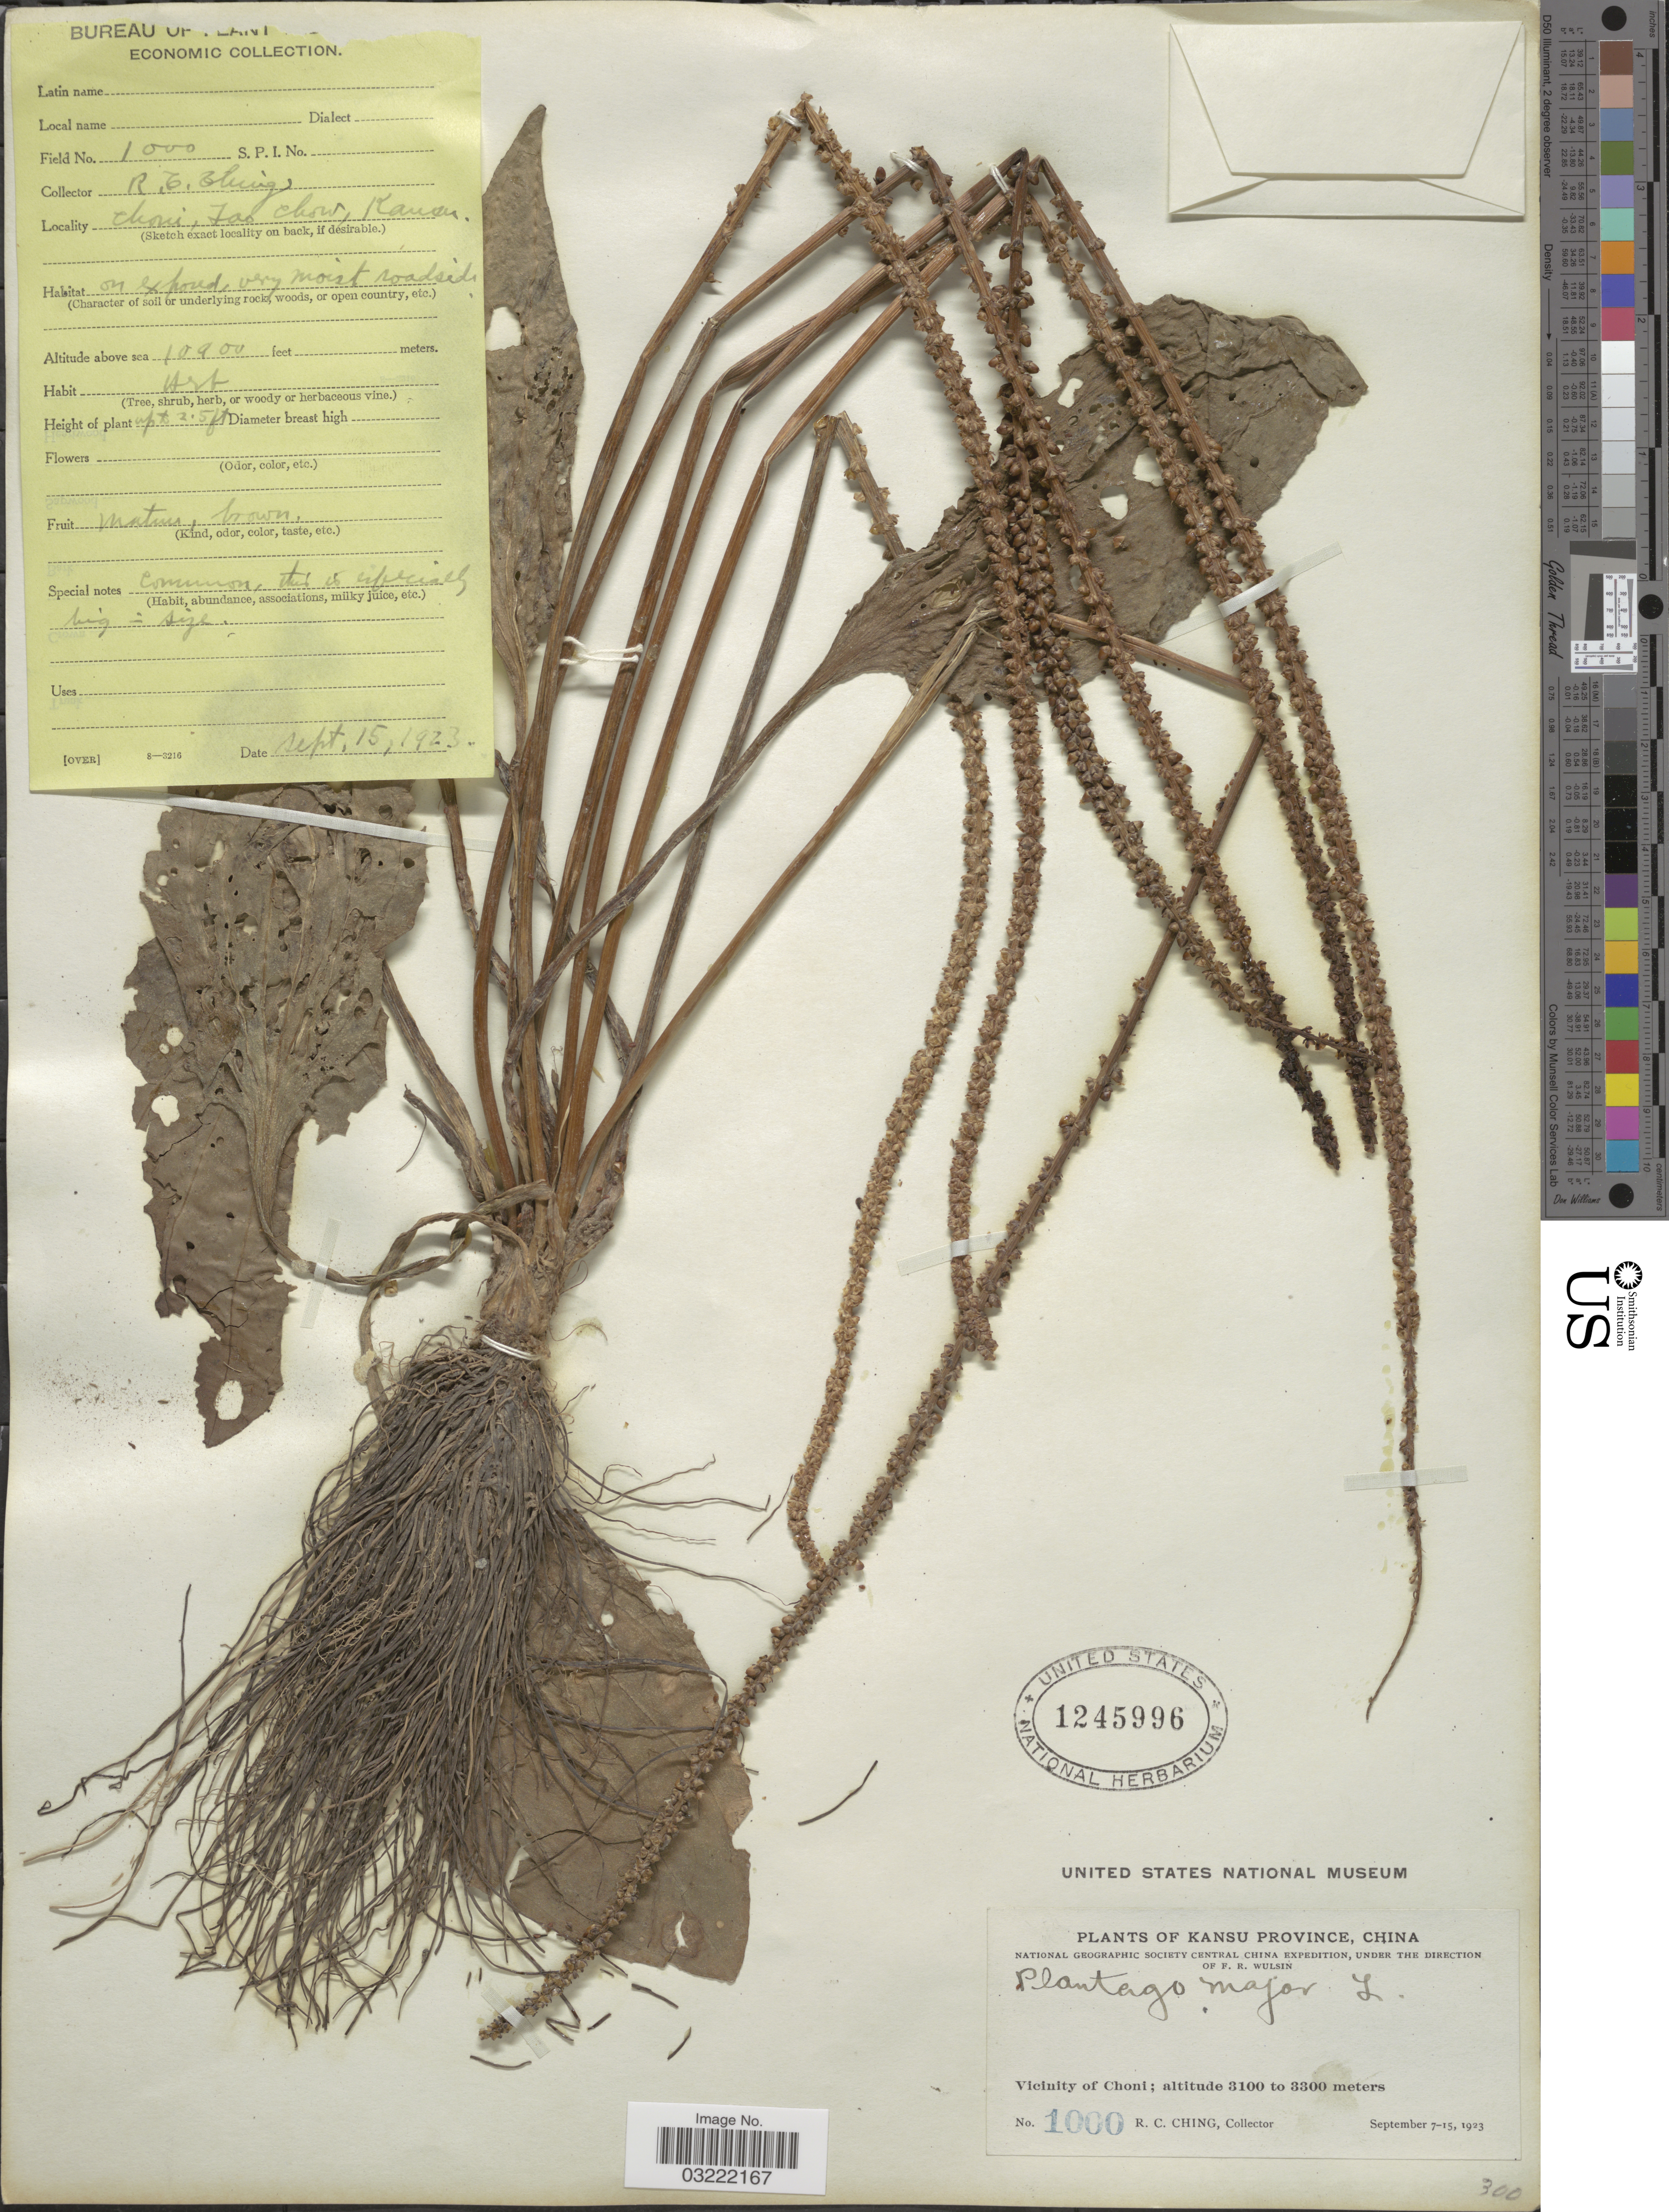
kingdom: Plantae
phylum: Tracheophyta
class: Magnoliopsida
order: Lamiales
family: Plantaginaceae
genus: Plantago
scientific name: Plantago major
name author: L.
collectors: R. C. Ching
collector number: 1000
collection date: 1923-09-15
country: China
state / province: Gansu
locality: Kansu Province. Vicinity of Choni, Tao Chow.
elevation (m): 3322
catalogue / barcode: US 1245996